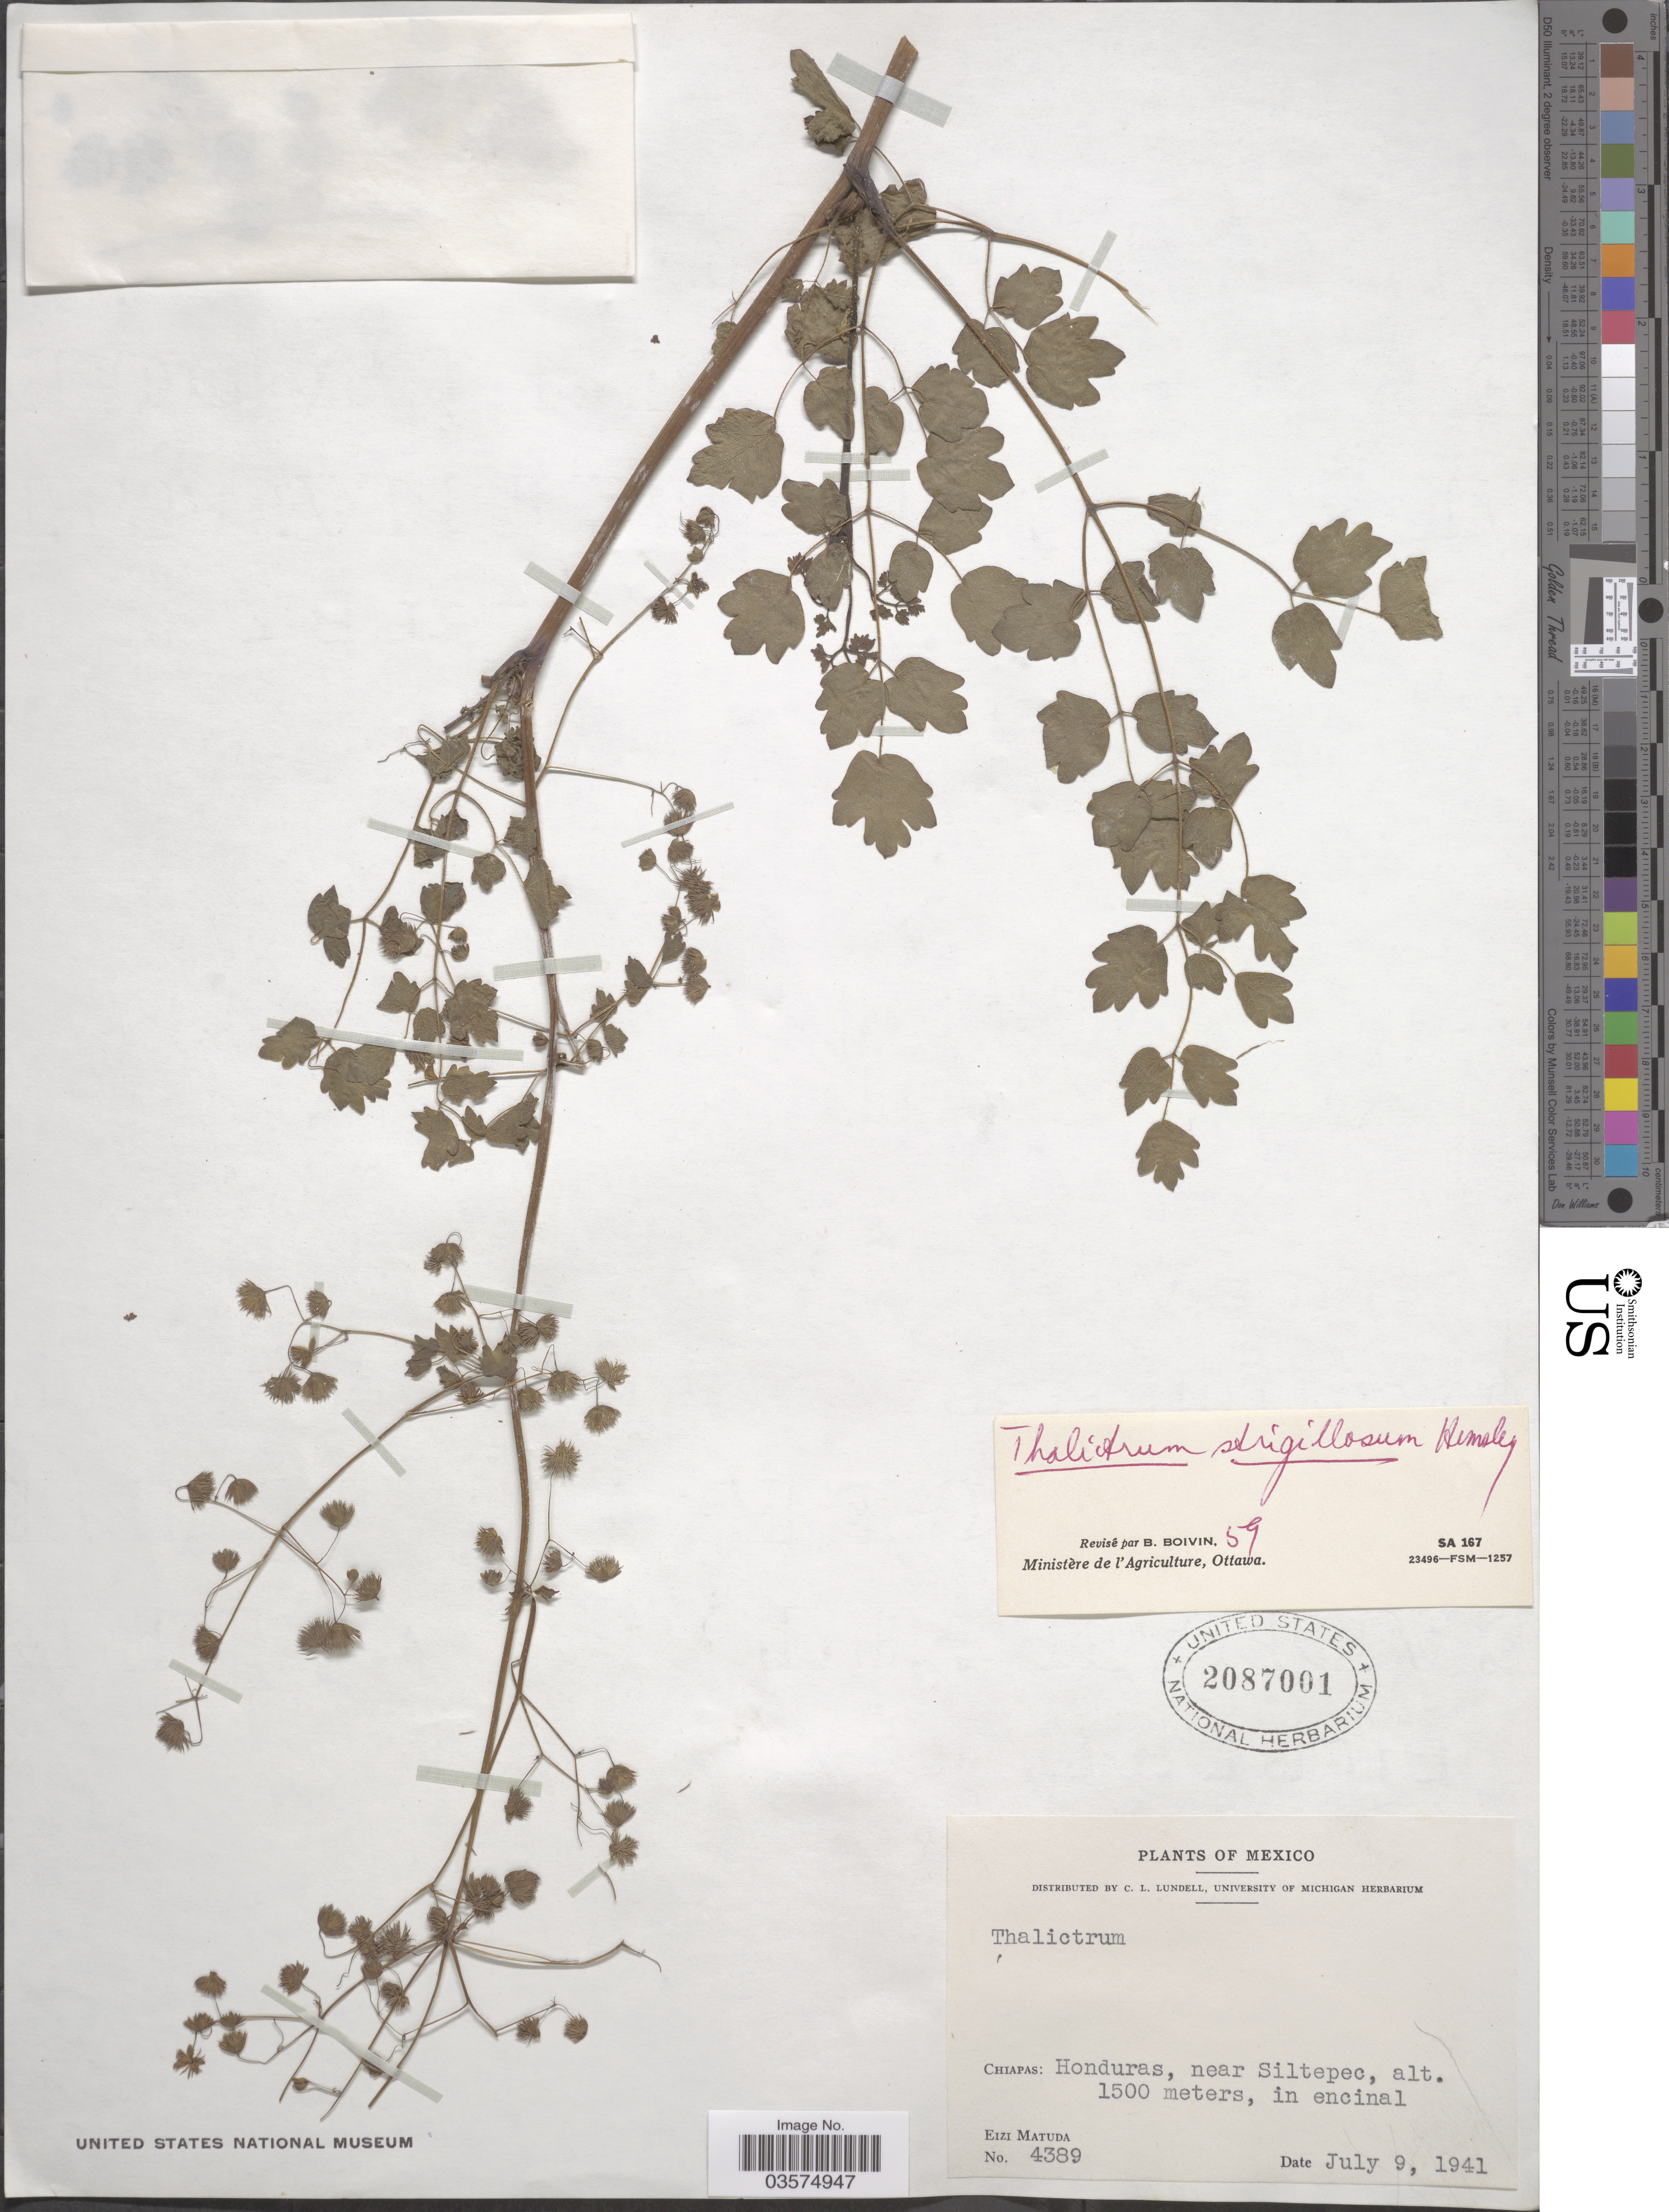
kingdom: Plantae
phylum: Tracheophyta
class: Magnoliopsida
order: Ranunculales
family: Ranunculaceae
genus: Thalictrum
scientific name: Thalictrum strigillosum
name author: Hemsl.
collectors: E. Matuda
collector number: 4389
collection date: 1941-07-09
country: Mexico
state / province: Chiapas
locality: Honduras, near Siltepec.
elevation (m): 1500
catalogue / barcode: US 2087001